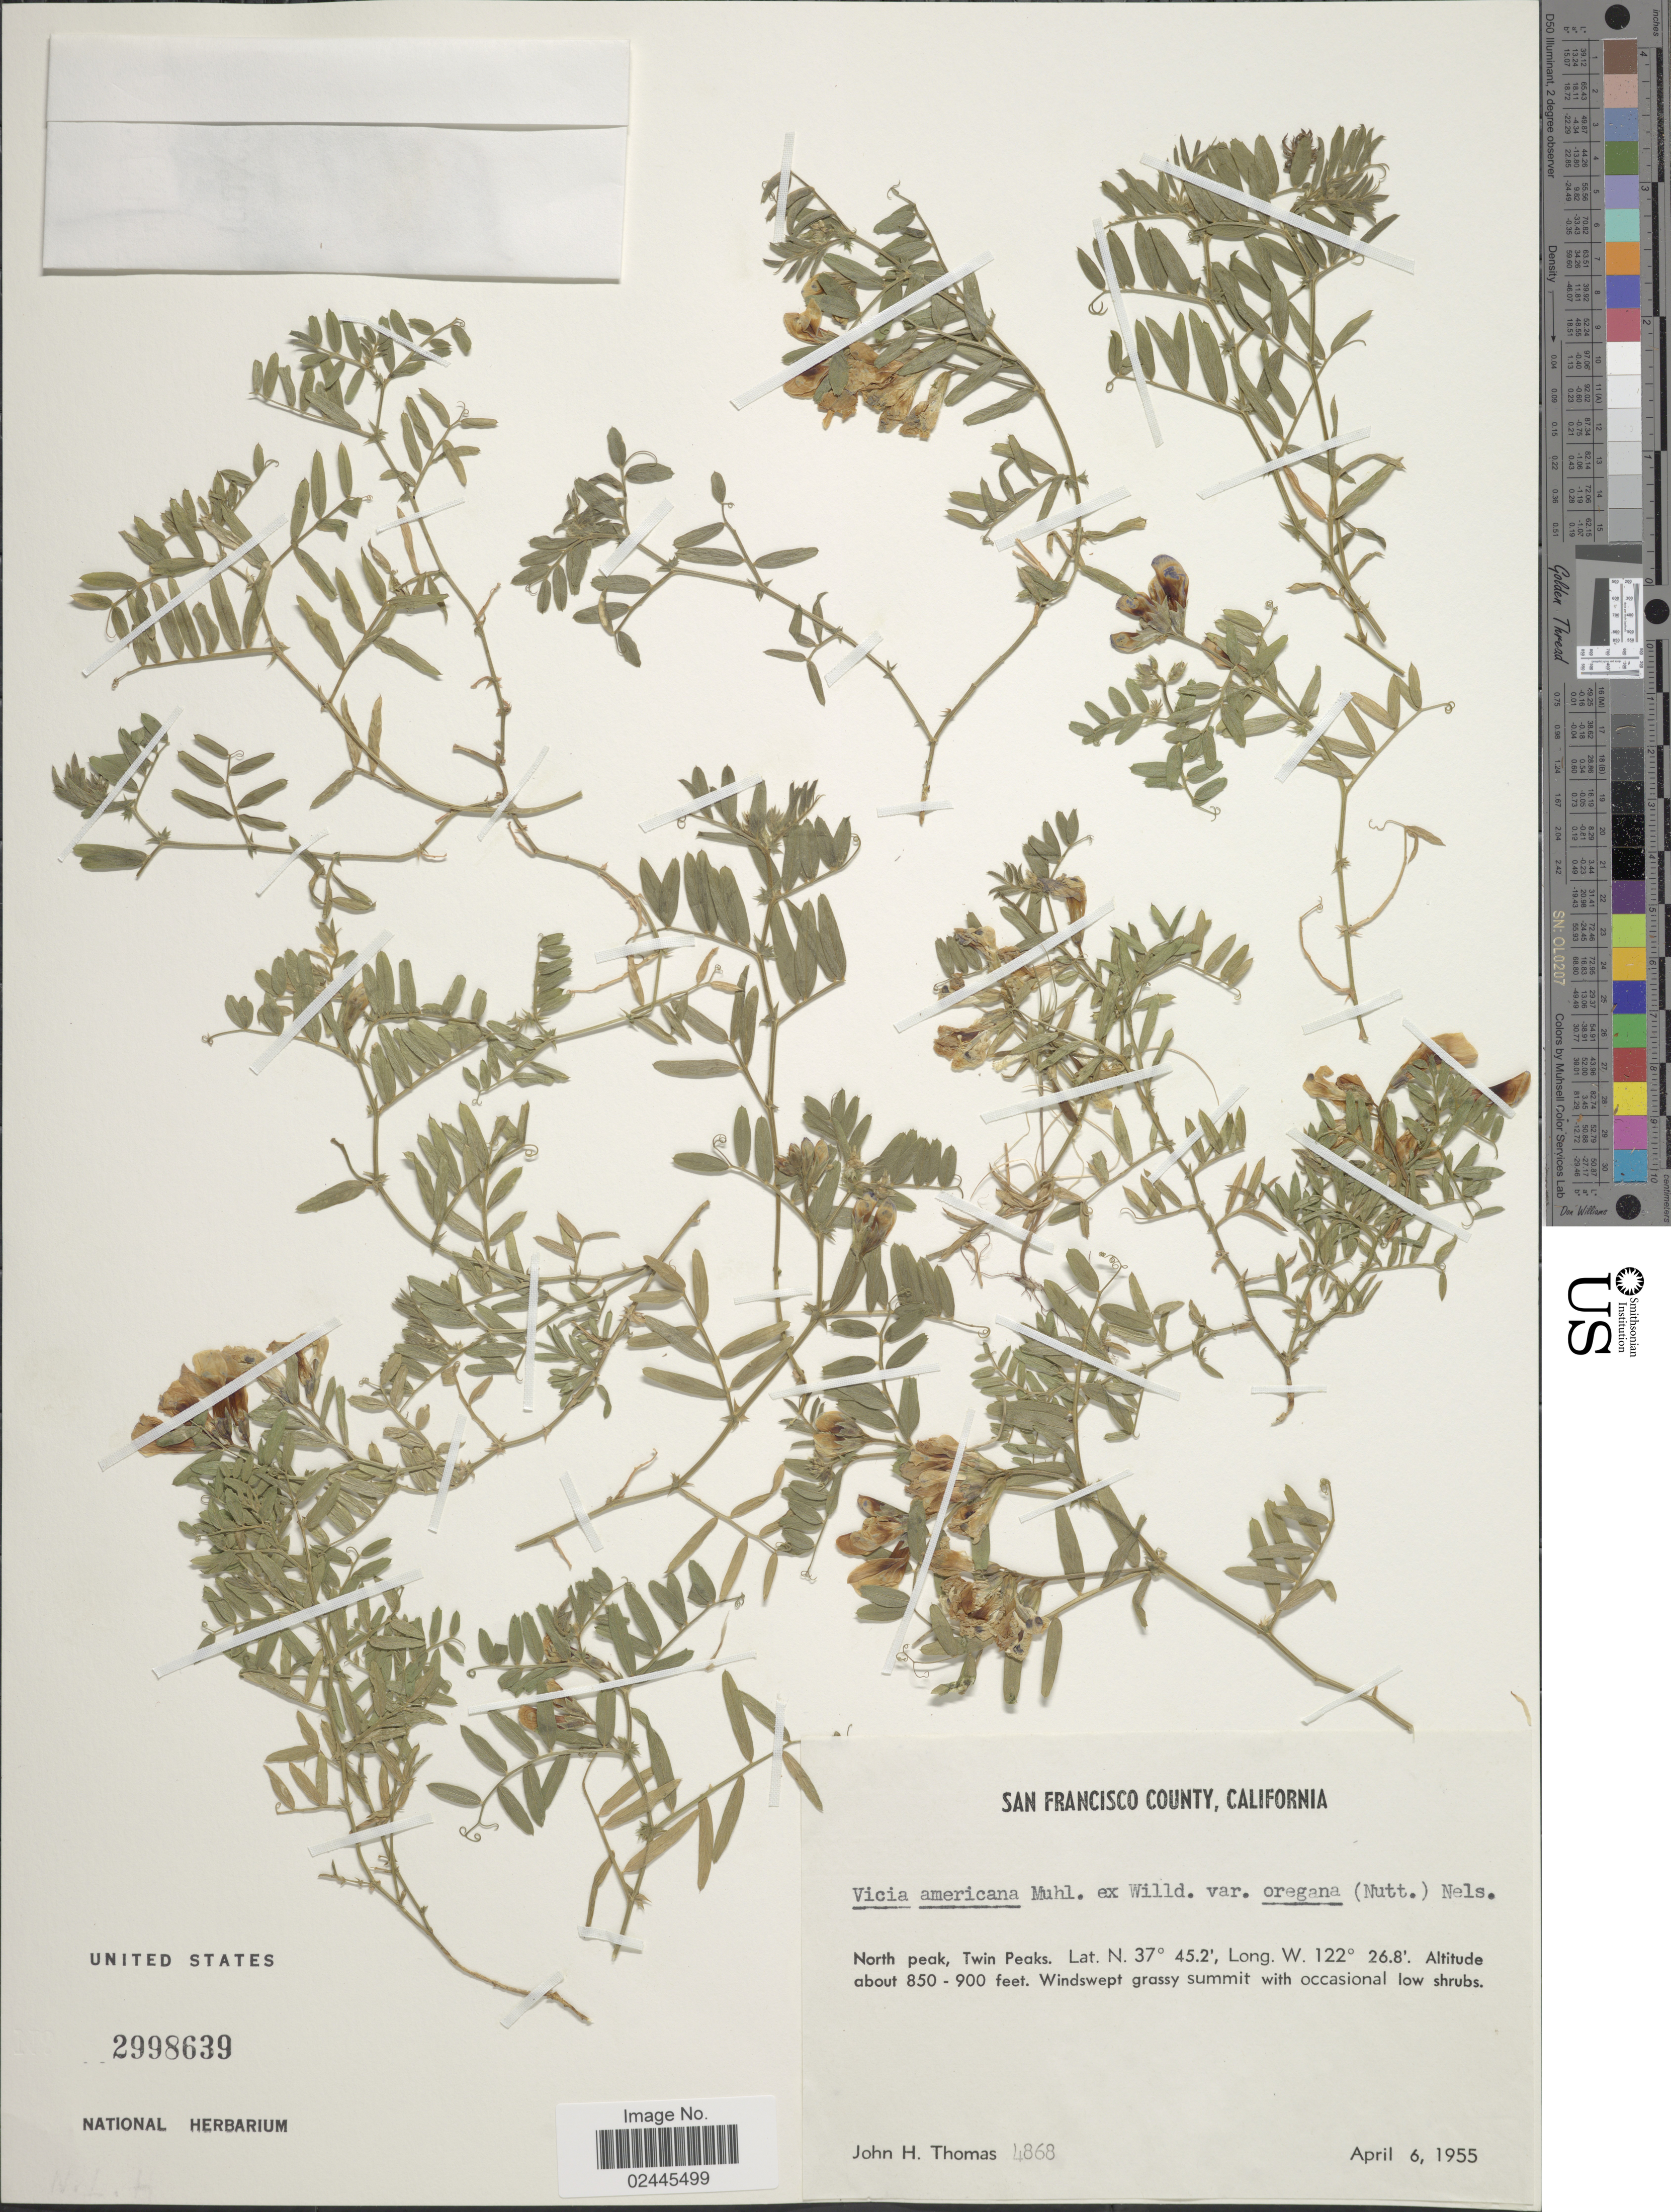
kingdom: Plantae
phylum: Tracheophyta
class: Magnoliopsida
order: Fabales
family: Fabaceae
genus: Vicia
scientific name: Vicia americana var. americana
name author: Muhl. ex Willd.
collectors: J. H. Thomas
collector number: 4868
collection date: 1955-04-06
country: United States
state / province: California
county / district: San Francisco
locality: San Francisco County, North peak, Twin Peaks, windswept grassy summit.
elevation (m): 259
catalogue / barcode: US 2998639